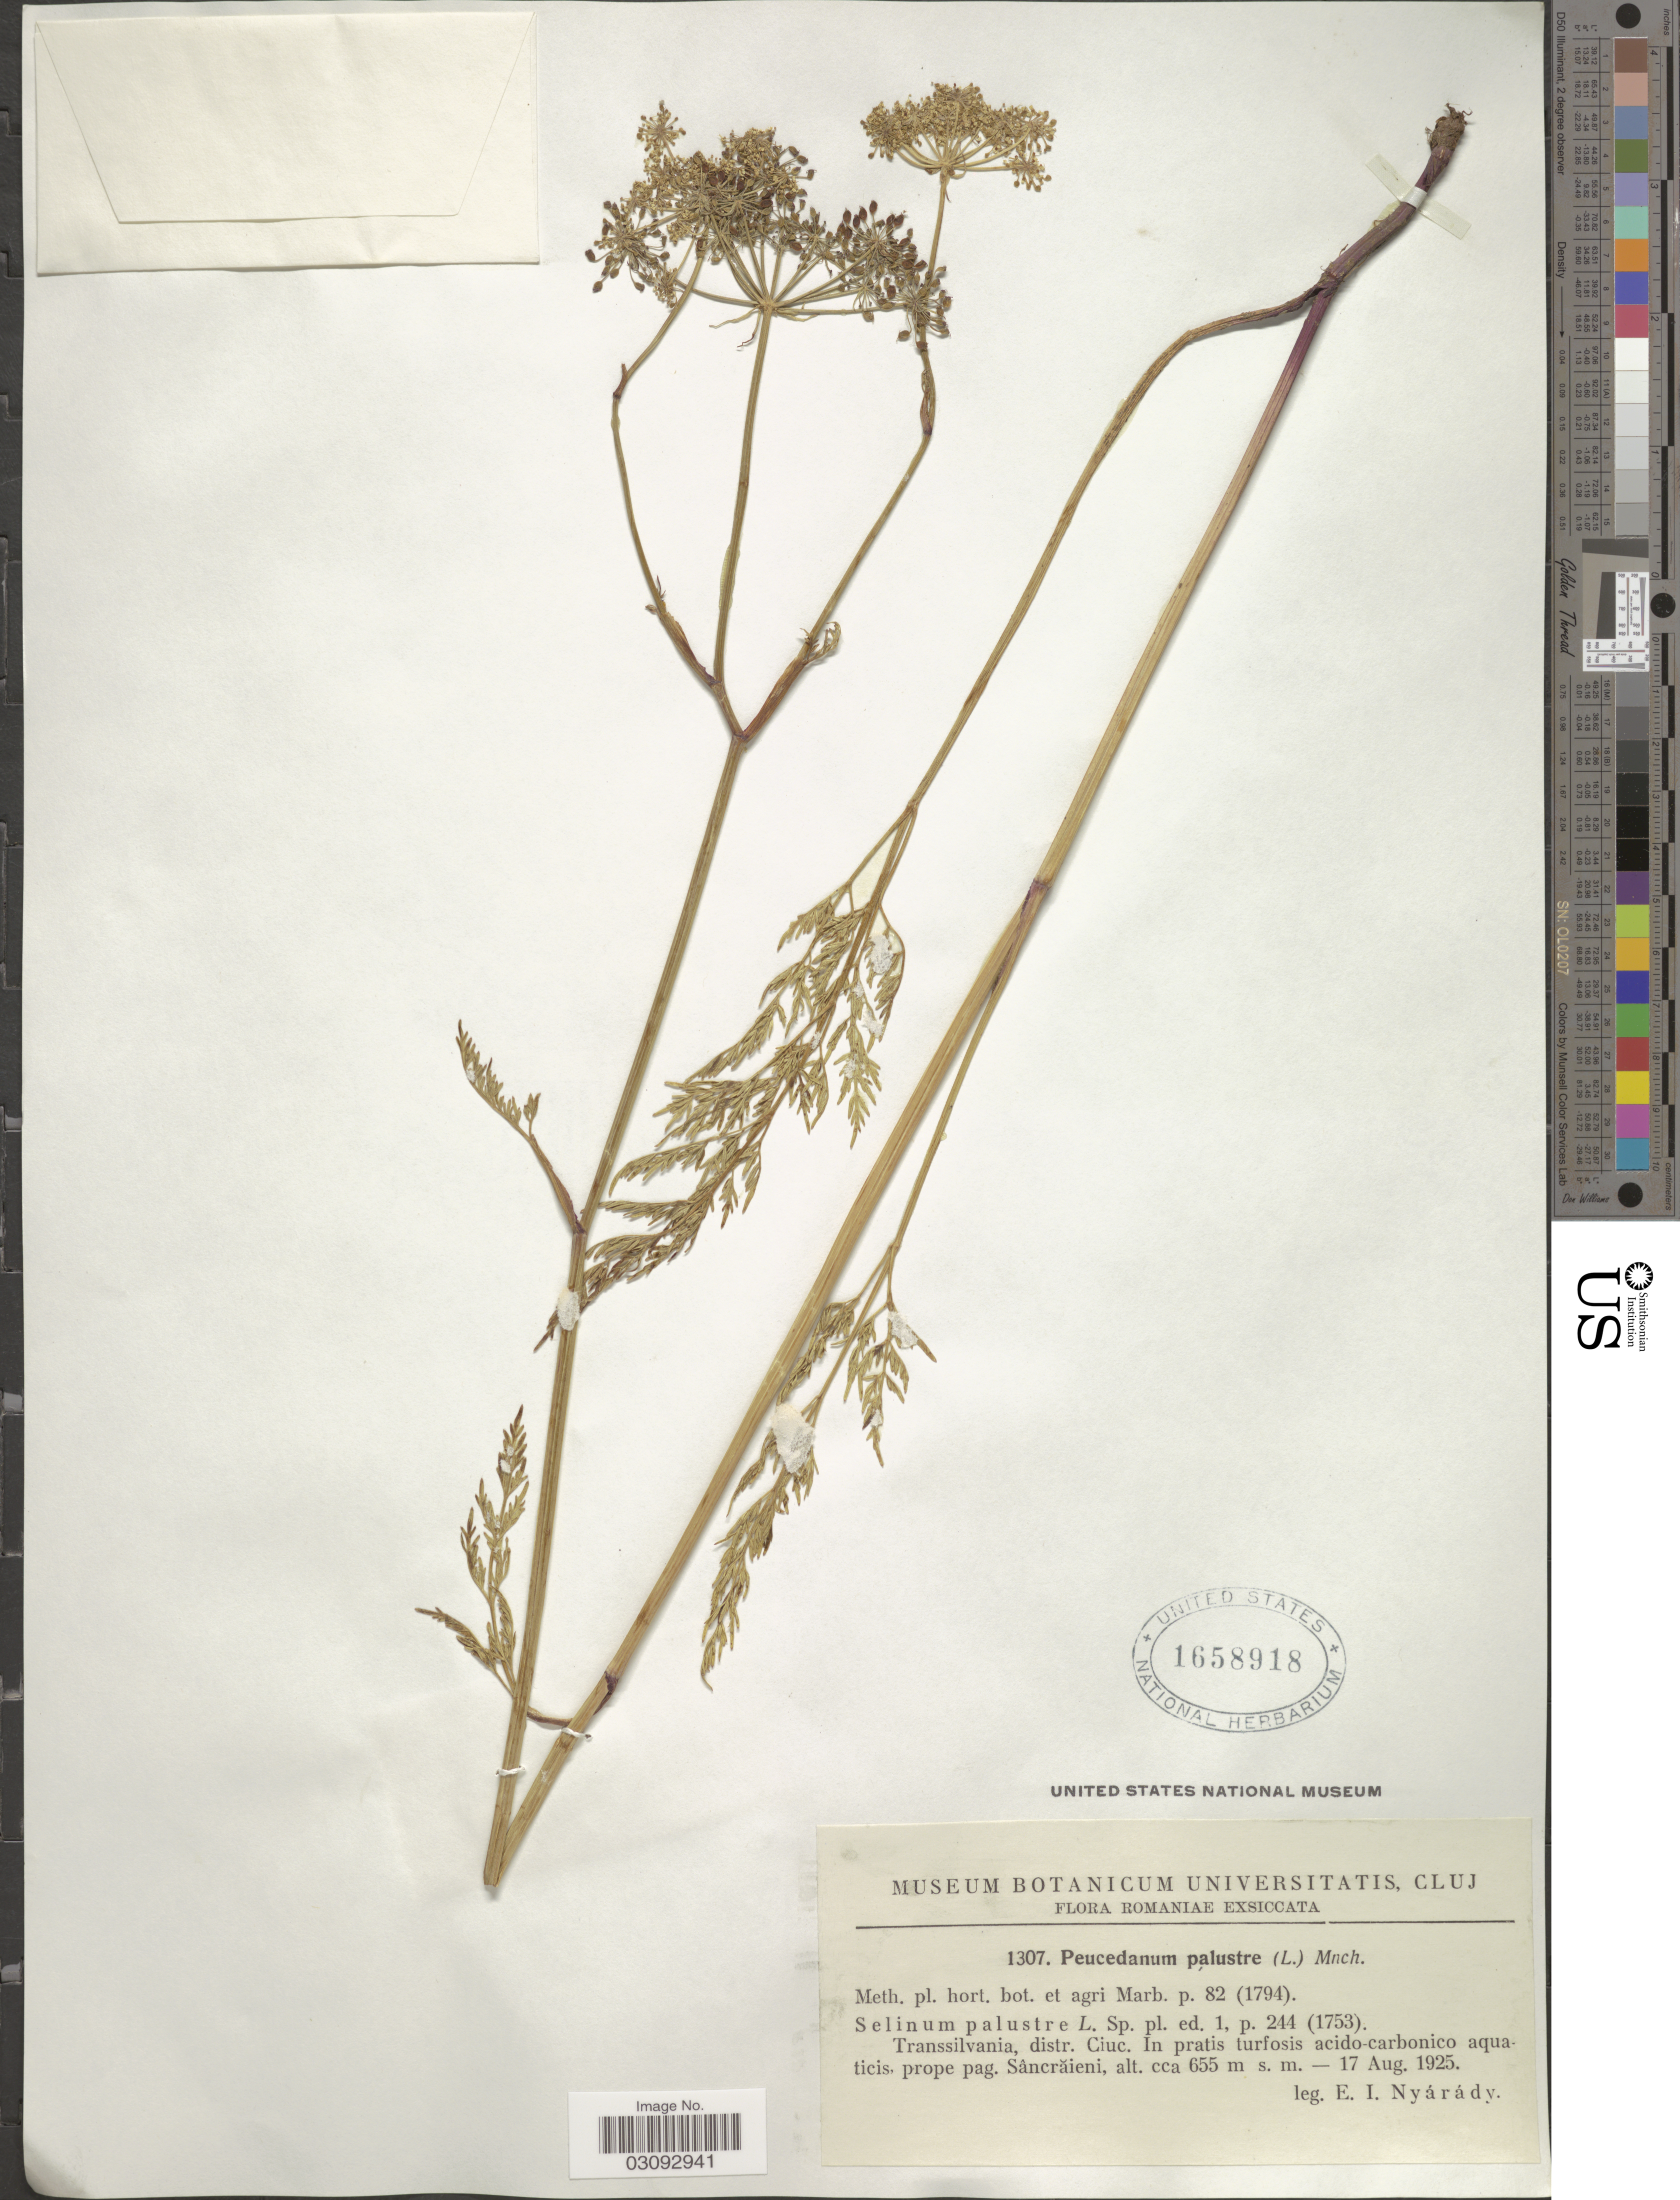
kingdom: Plantae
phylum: Tracheophyta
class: Magnoliopsida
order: Apiales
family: Apiaceae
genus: Peucedanum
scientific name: Peucedanum palustre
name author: (L.) Moench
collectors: E. Nyárády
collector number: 1307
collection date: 1925-08-17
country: Romania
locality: Transsilvania, distr. Ciuc., In pratis turfosis acido-carbonico aquaticis, prope pag. Sancraieni.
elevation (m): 655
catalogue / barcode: US 1658918